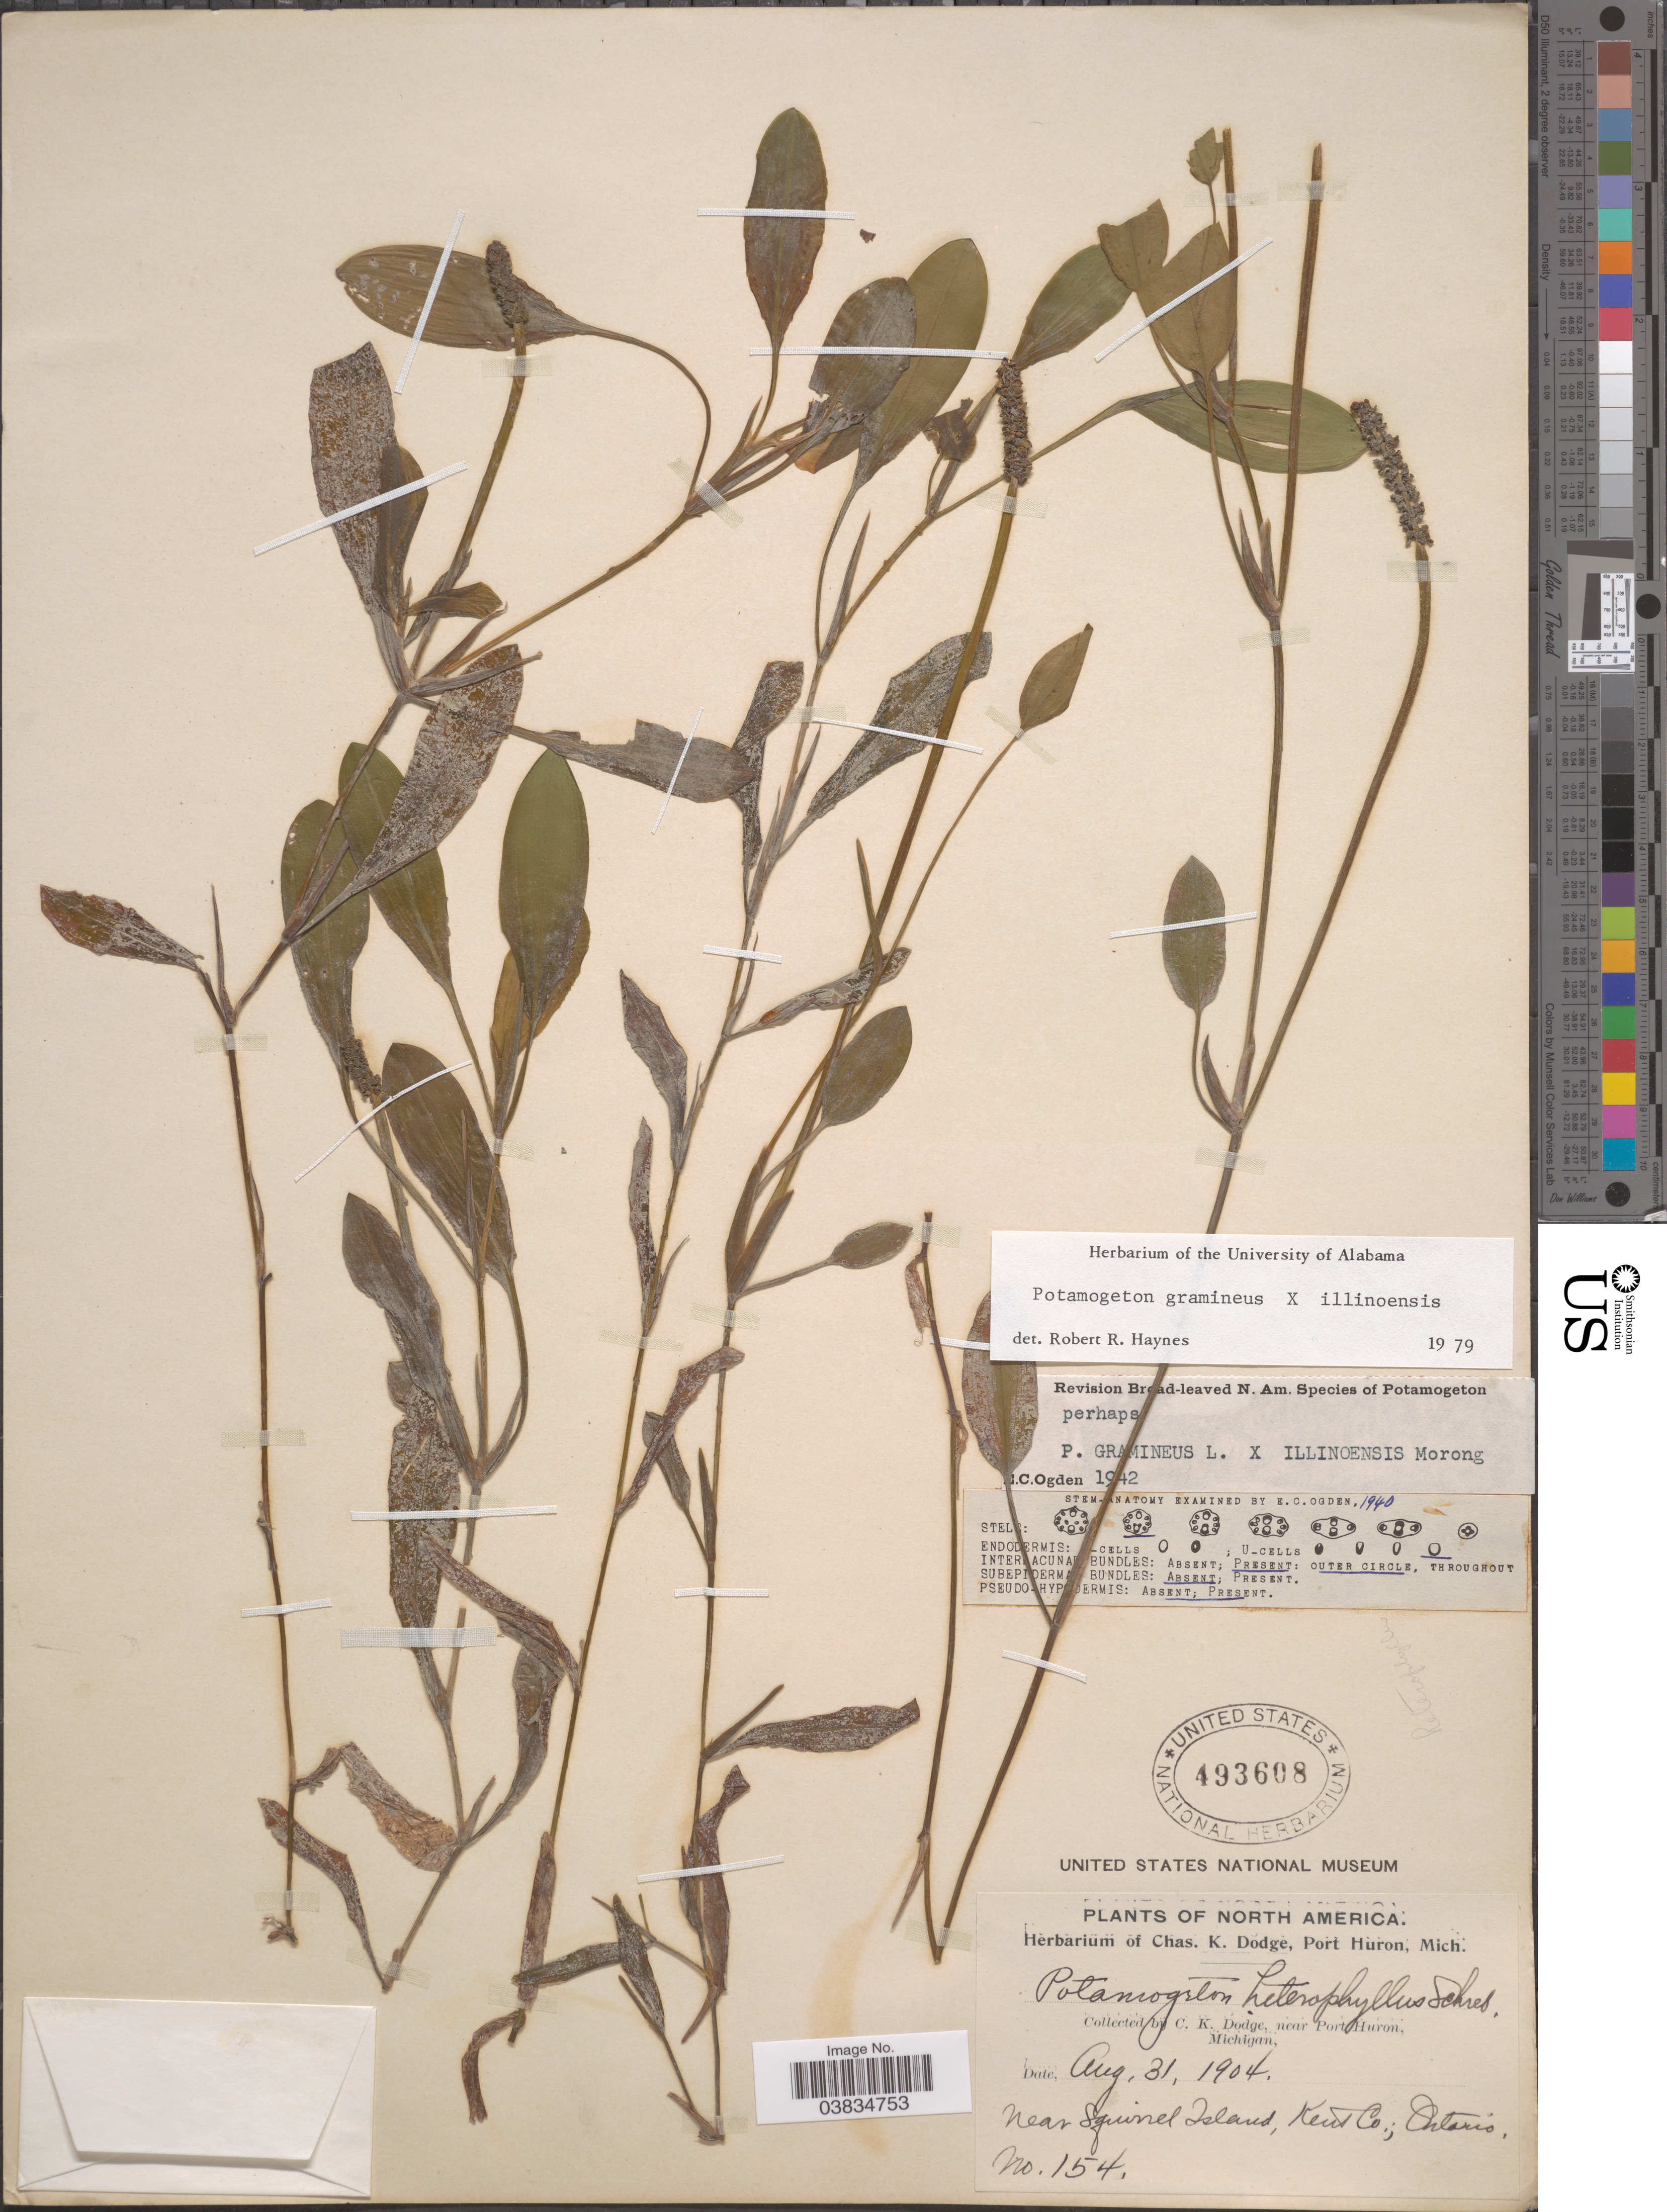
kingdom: Plantae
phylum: Tracheophyta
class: Liliopsida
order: Alismatales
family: Potamogetonaceae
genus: Potamogeton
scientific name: Potamogeton gramineus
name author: L.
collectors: C. K. Dodge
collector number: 154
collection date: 1904-08-31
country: United States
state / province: Michigan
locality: Near Port Huron. Near Squirrel Island, Kent Co., Ontario.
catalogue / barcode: US 493608